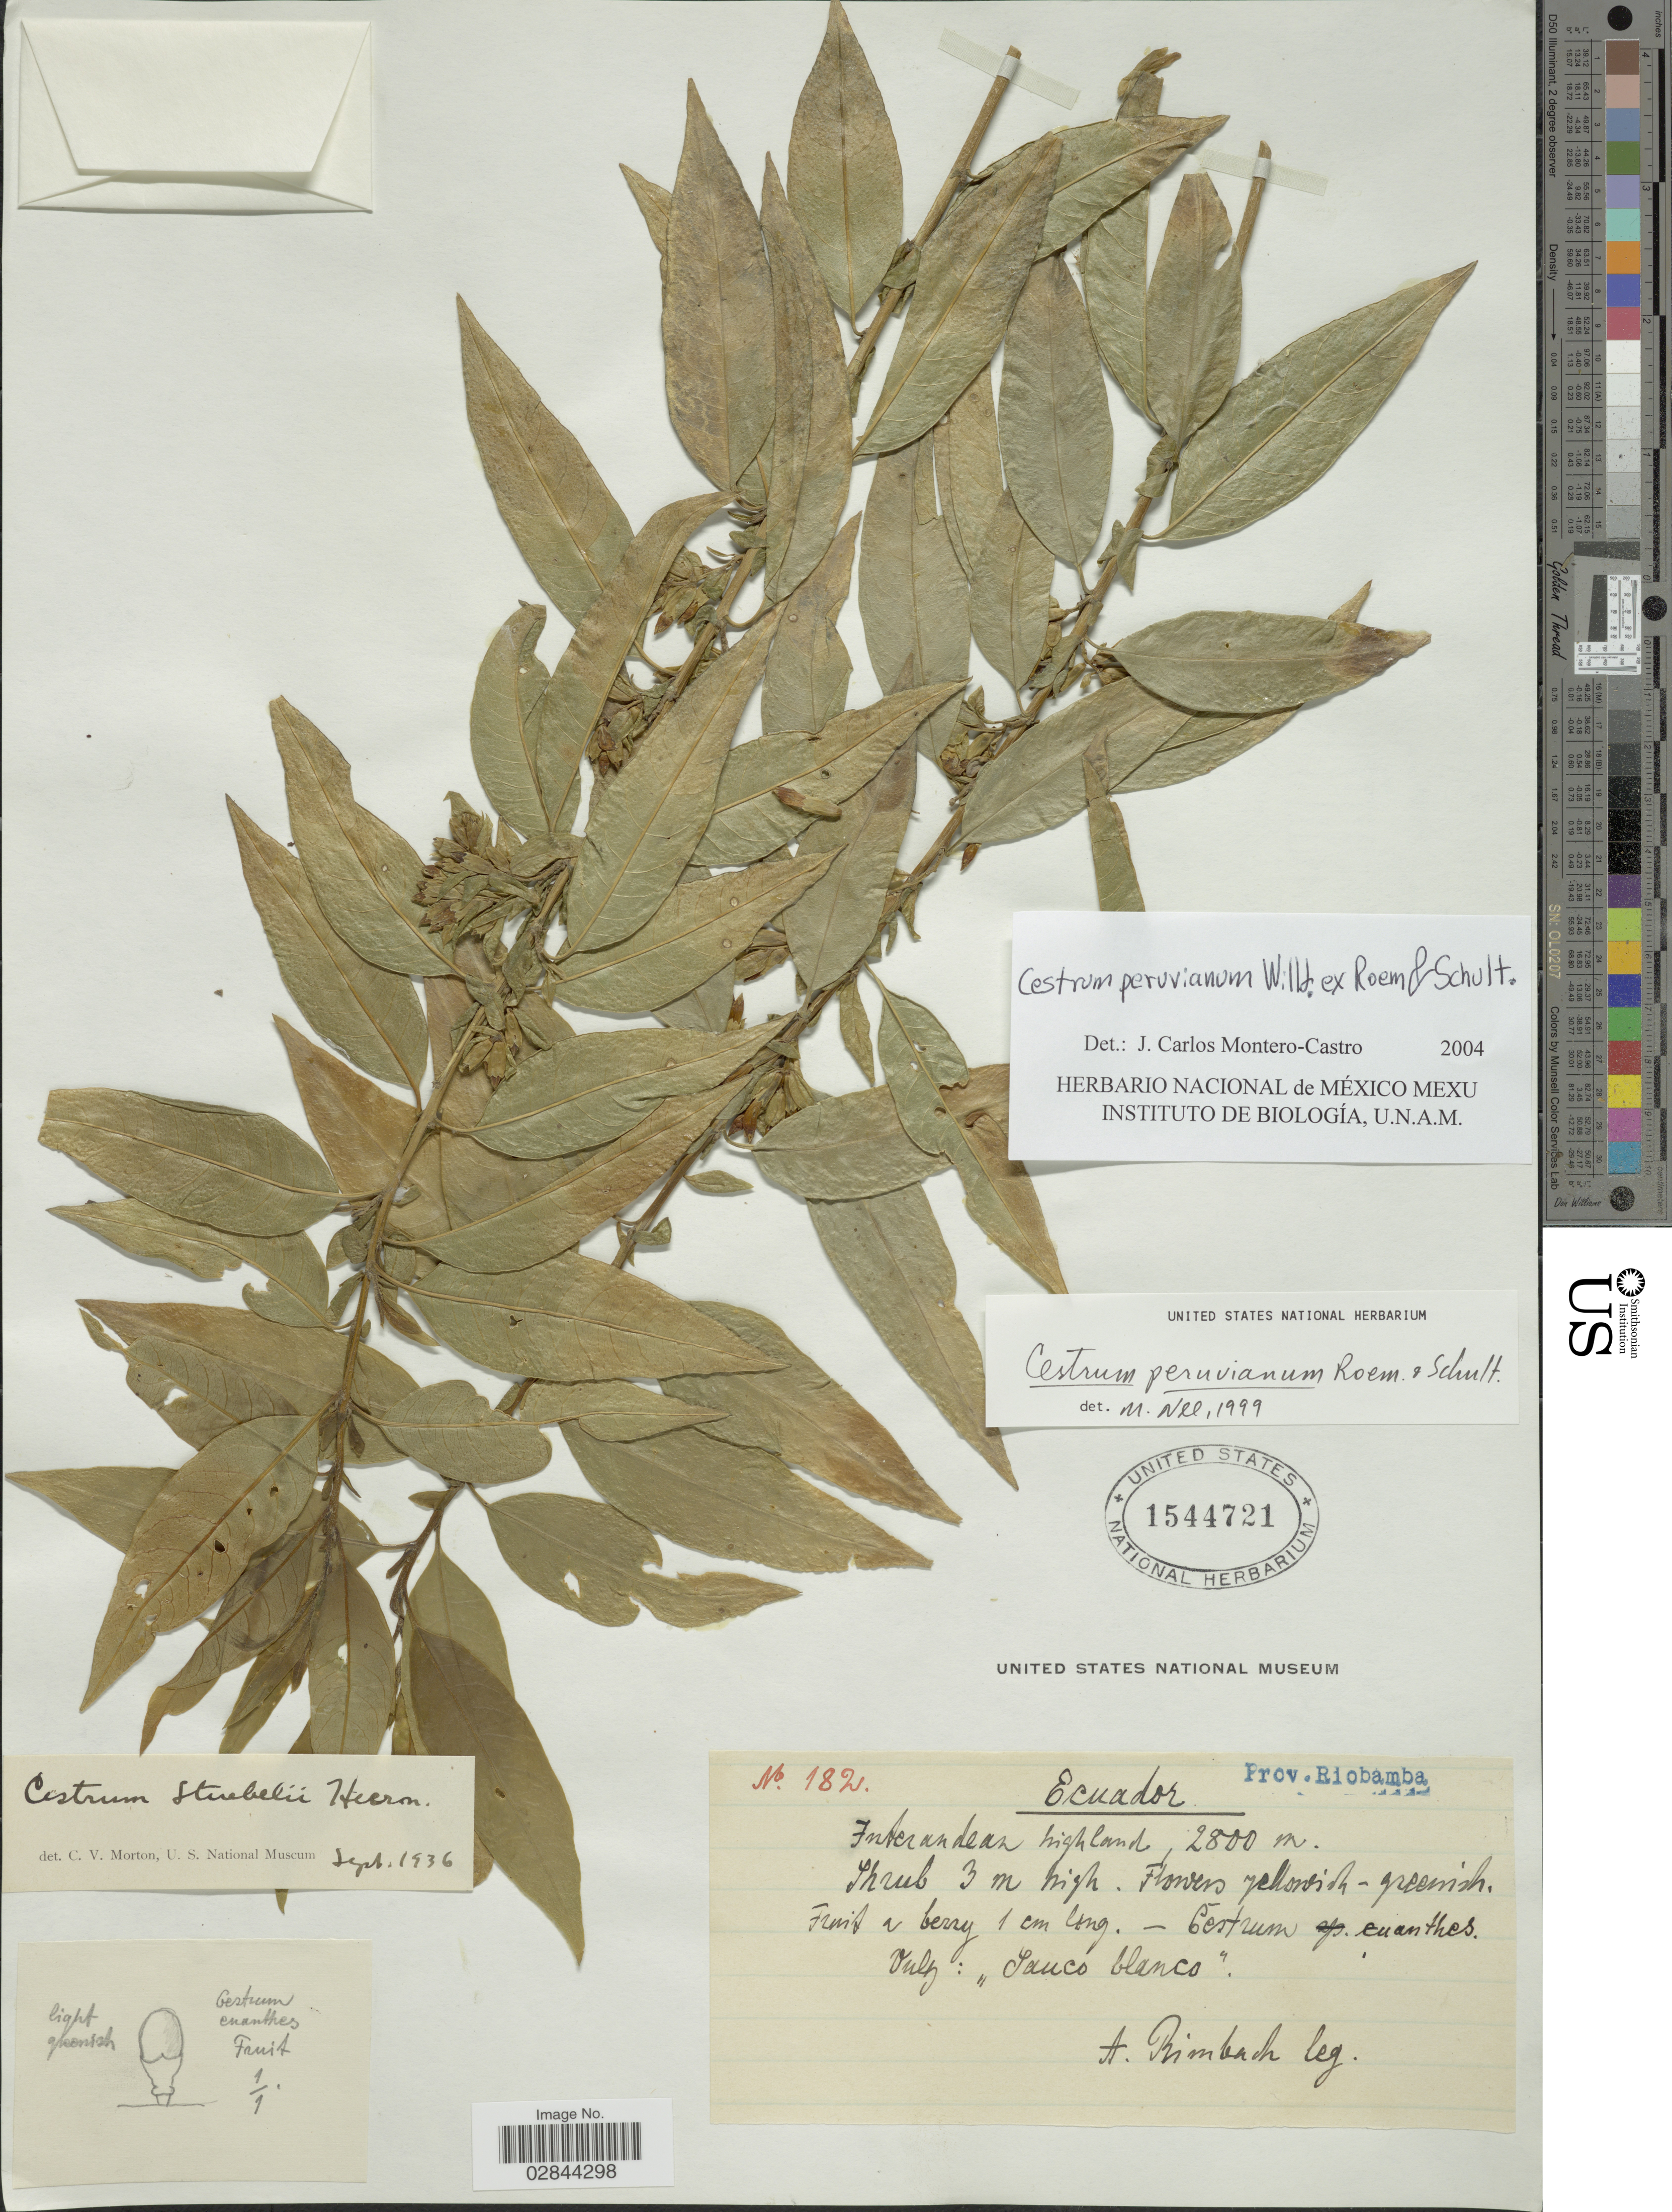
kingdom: Plantae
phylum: Tracheophyta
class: Magnoliopsida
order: Solanales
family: Solanaceae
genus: Cestrum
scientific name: Cestrum affine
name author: Kunth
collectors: A. Rimbach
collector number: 182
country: Ecuador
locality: Prov. Riobamba, Inter andean highland.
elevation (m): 2800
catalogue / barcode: US 1544721